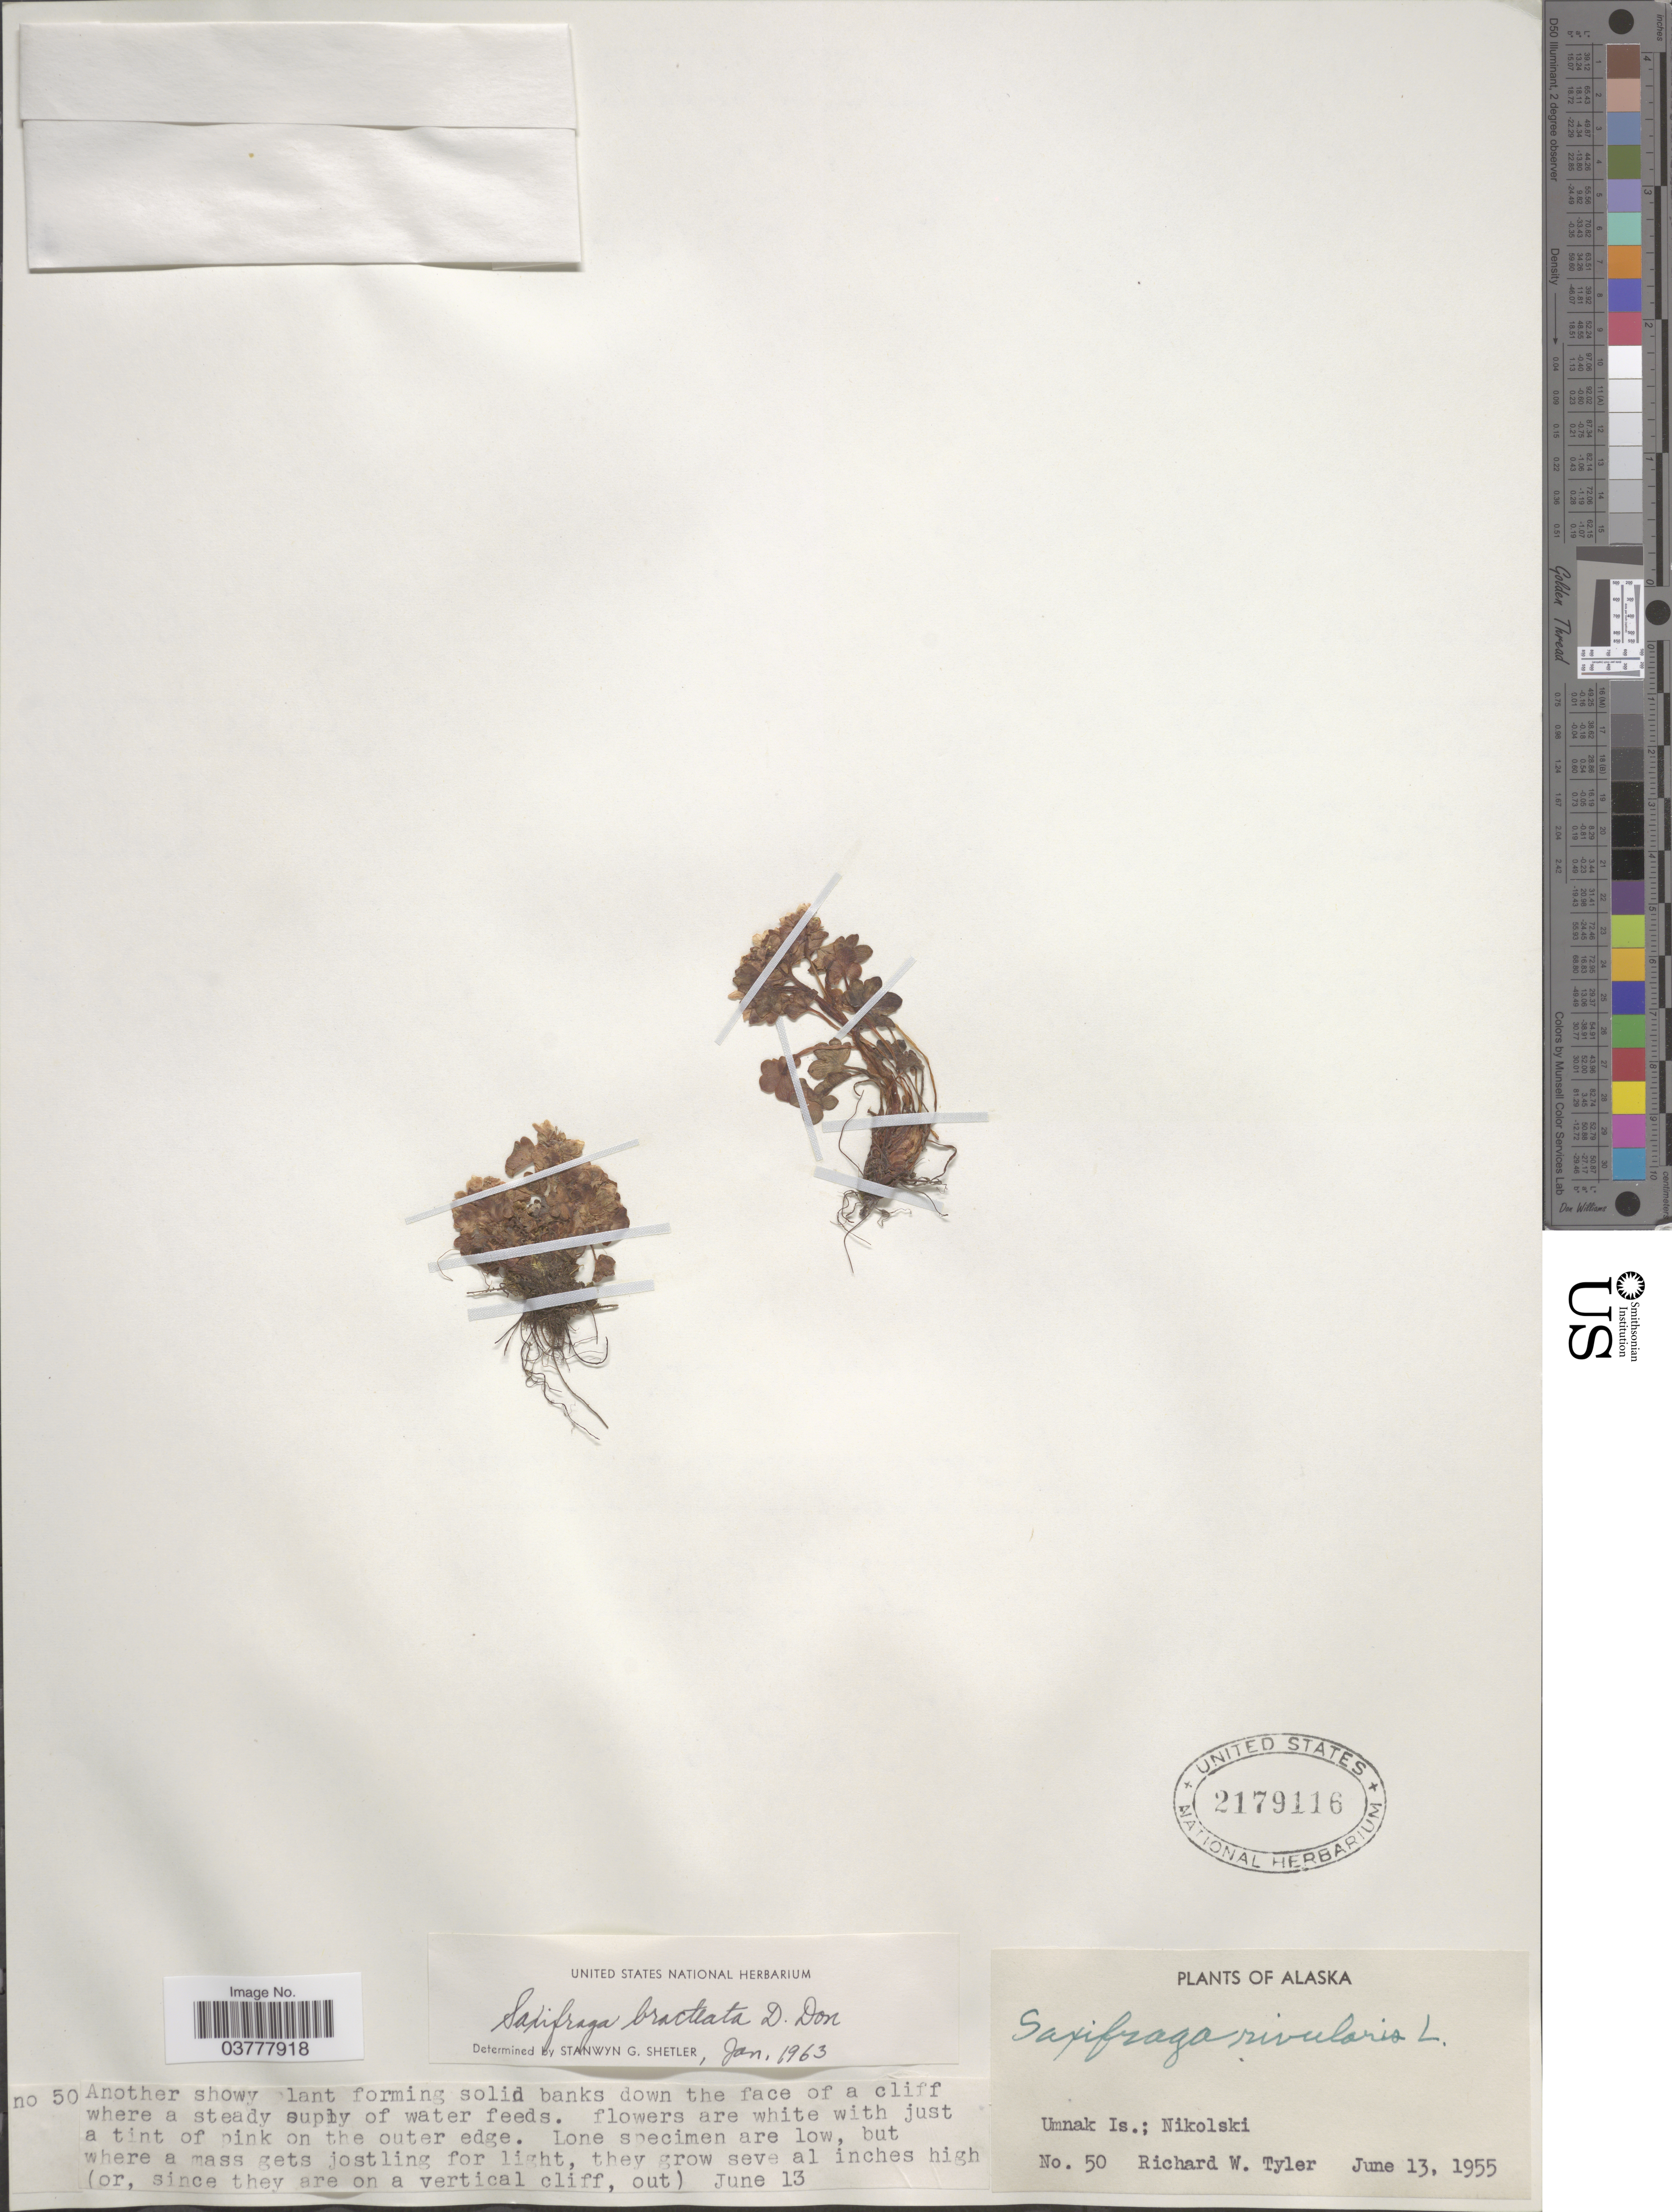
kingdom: Plantae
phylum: Tracheophyta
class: Magnoliopsida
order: Saxifragales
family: Saxifragaceae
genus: Saxifraga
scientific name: Saxifraga bracteata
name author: D. Don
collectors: R. Tyler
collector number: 50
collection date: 1955-06-13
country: United States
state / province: Alaska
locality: Umnak Is.; Nikolski.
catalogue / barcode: US 2179116